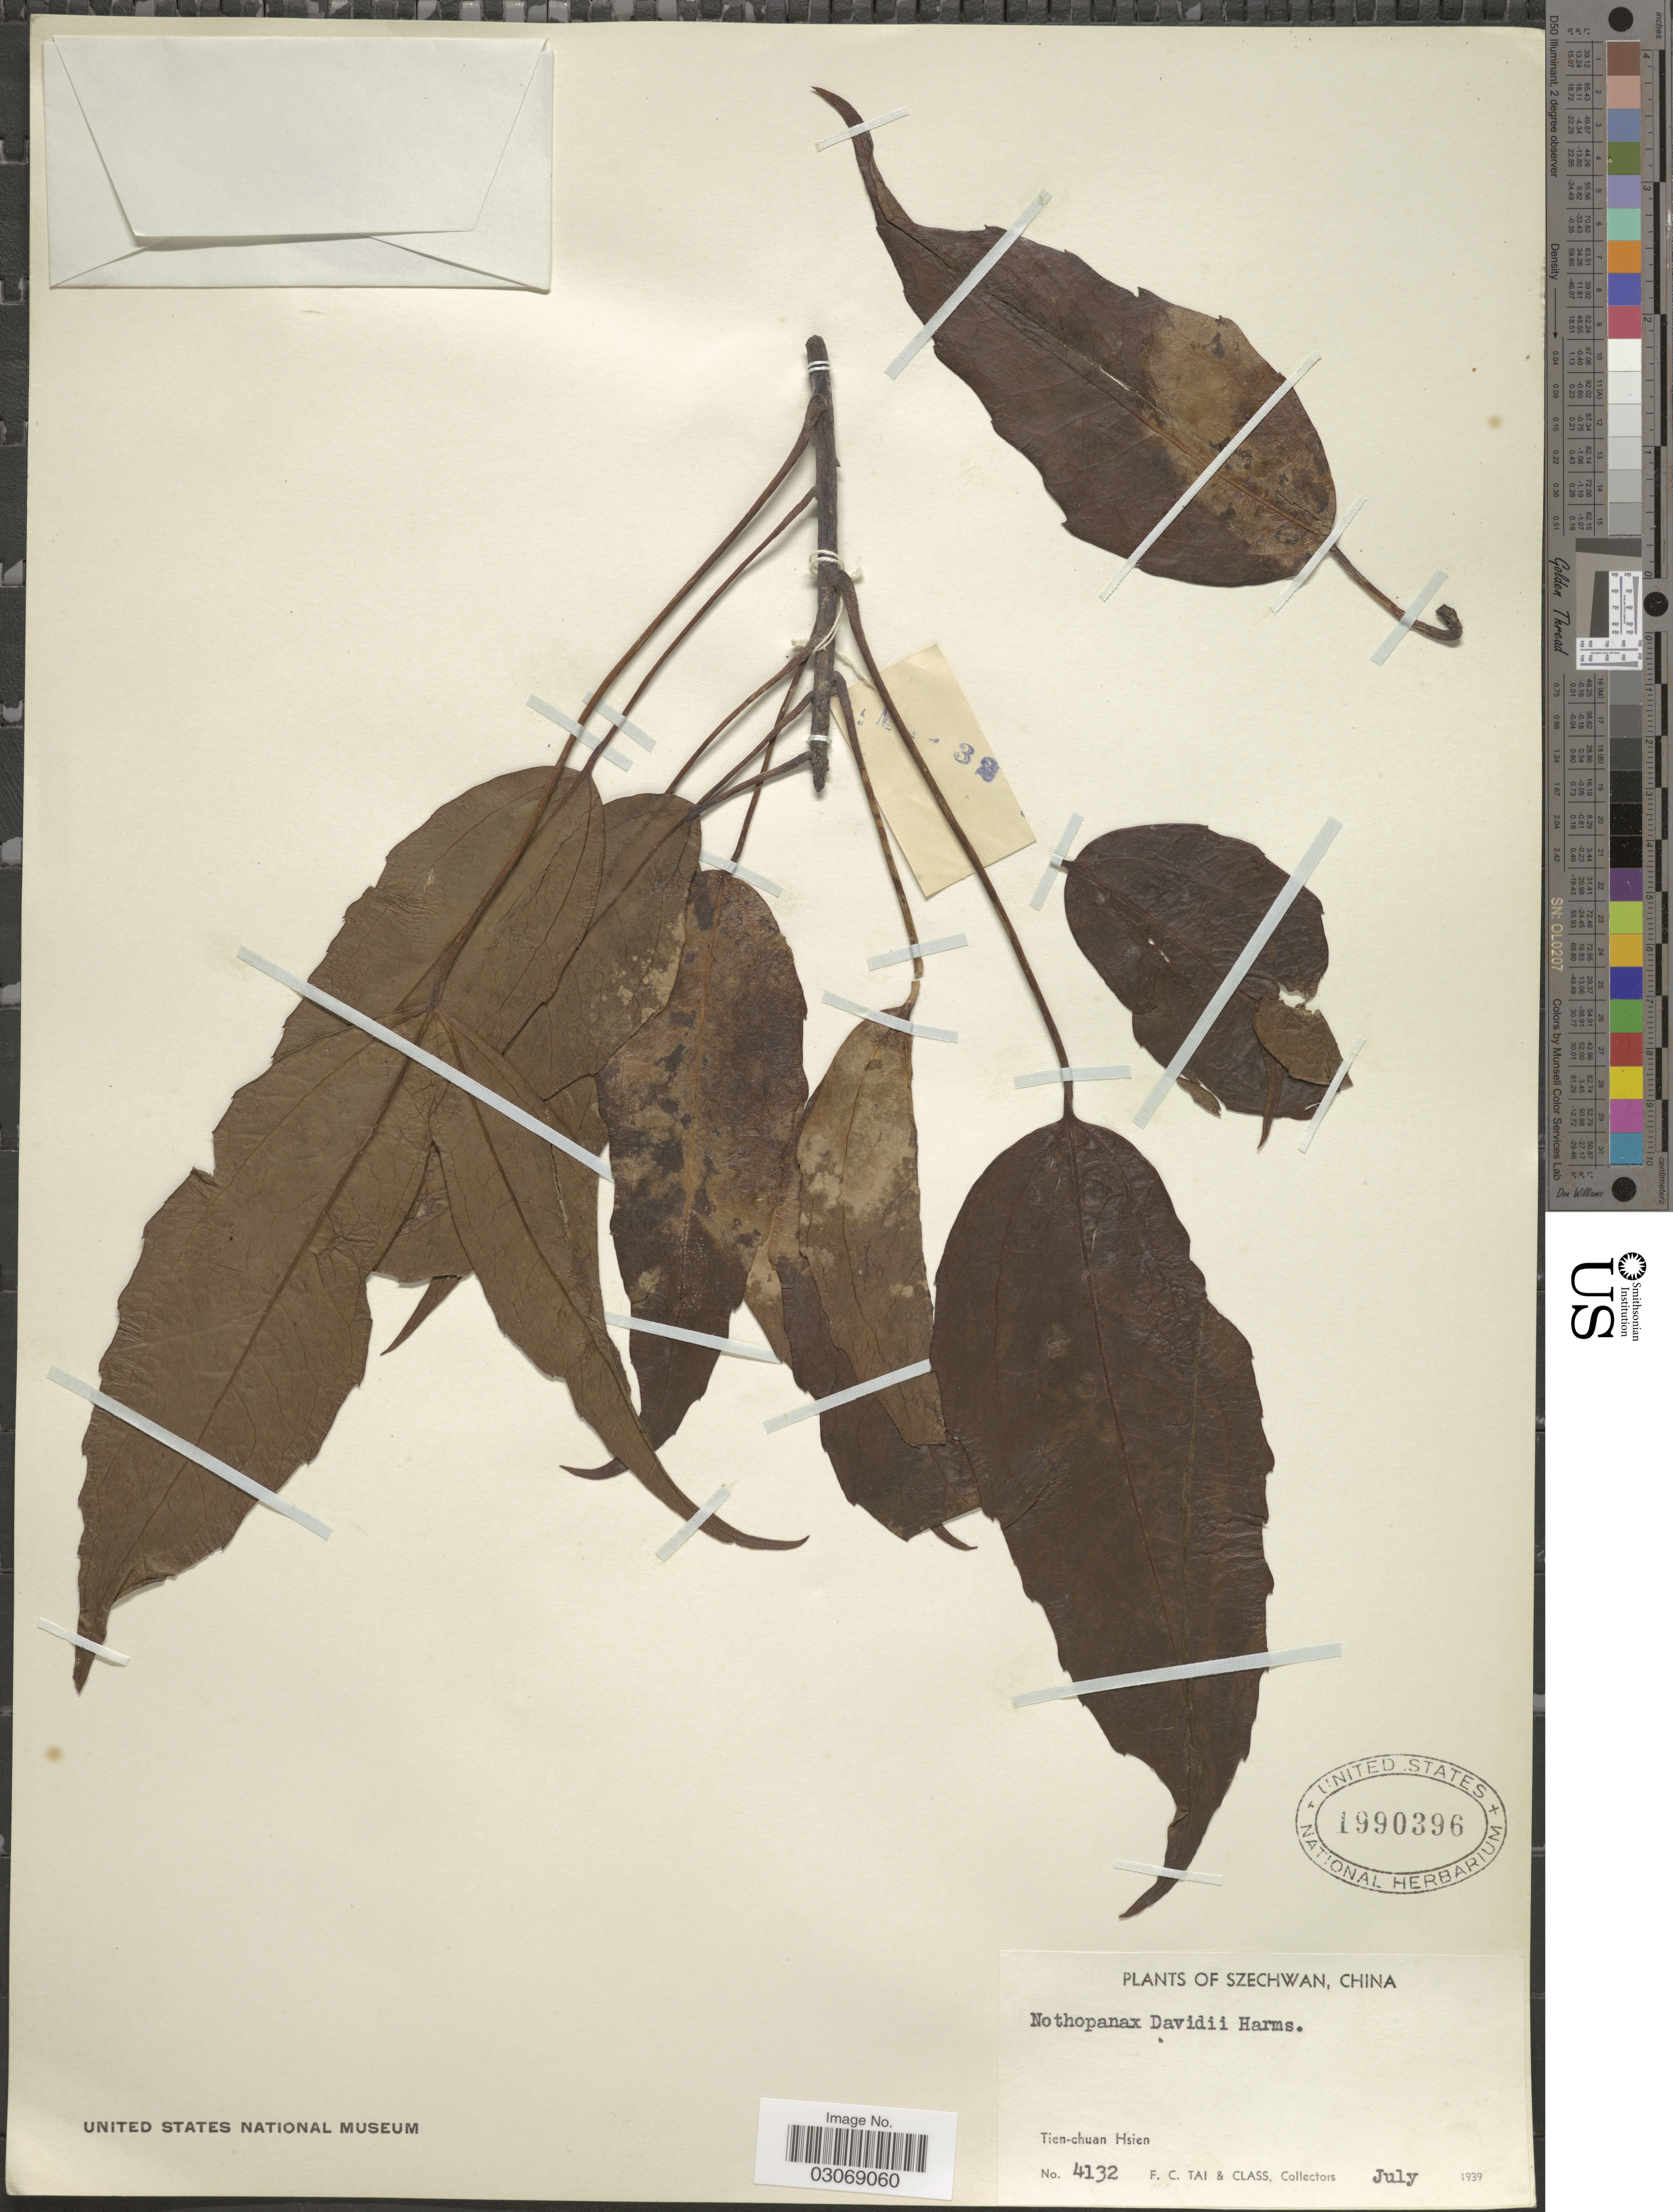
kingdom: Plantae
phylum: Tracheophyta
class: Magnoliopsida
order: Apiales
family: Araliaceae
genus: Nothopanax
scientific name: Nothopanax davidii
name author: (Franch.) Harms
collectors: F. Tai & Class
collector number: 4132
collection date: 1939-07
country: China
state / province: Sichuan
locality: Szechwan. Tien-chuan Hsien.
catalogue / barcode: US 1990396